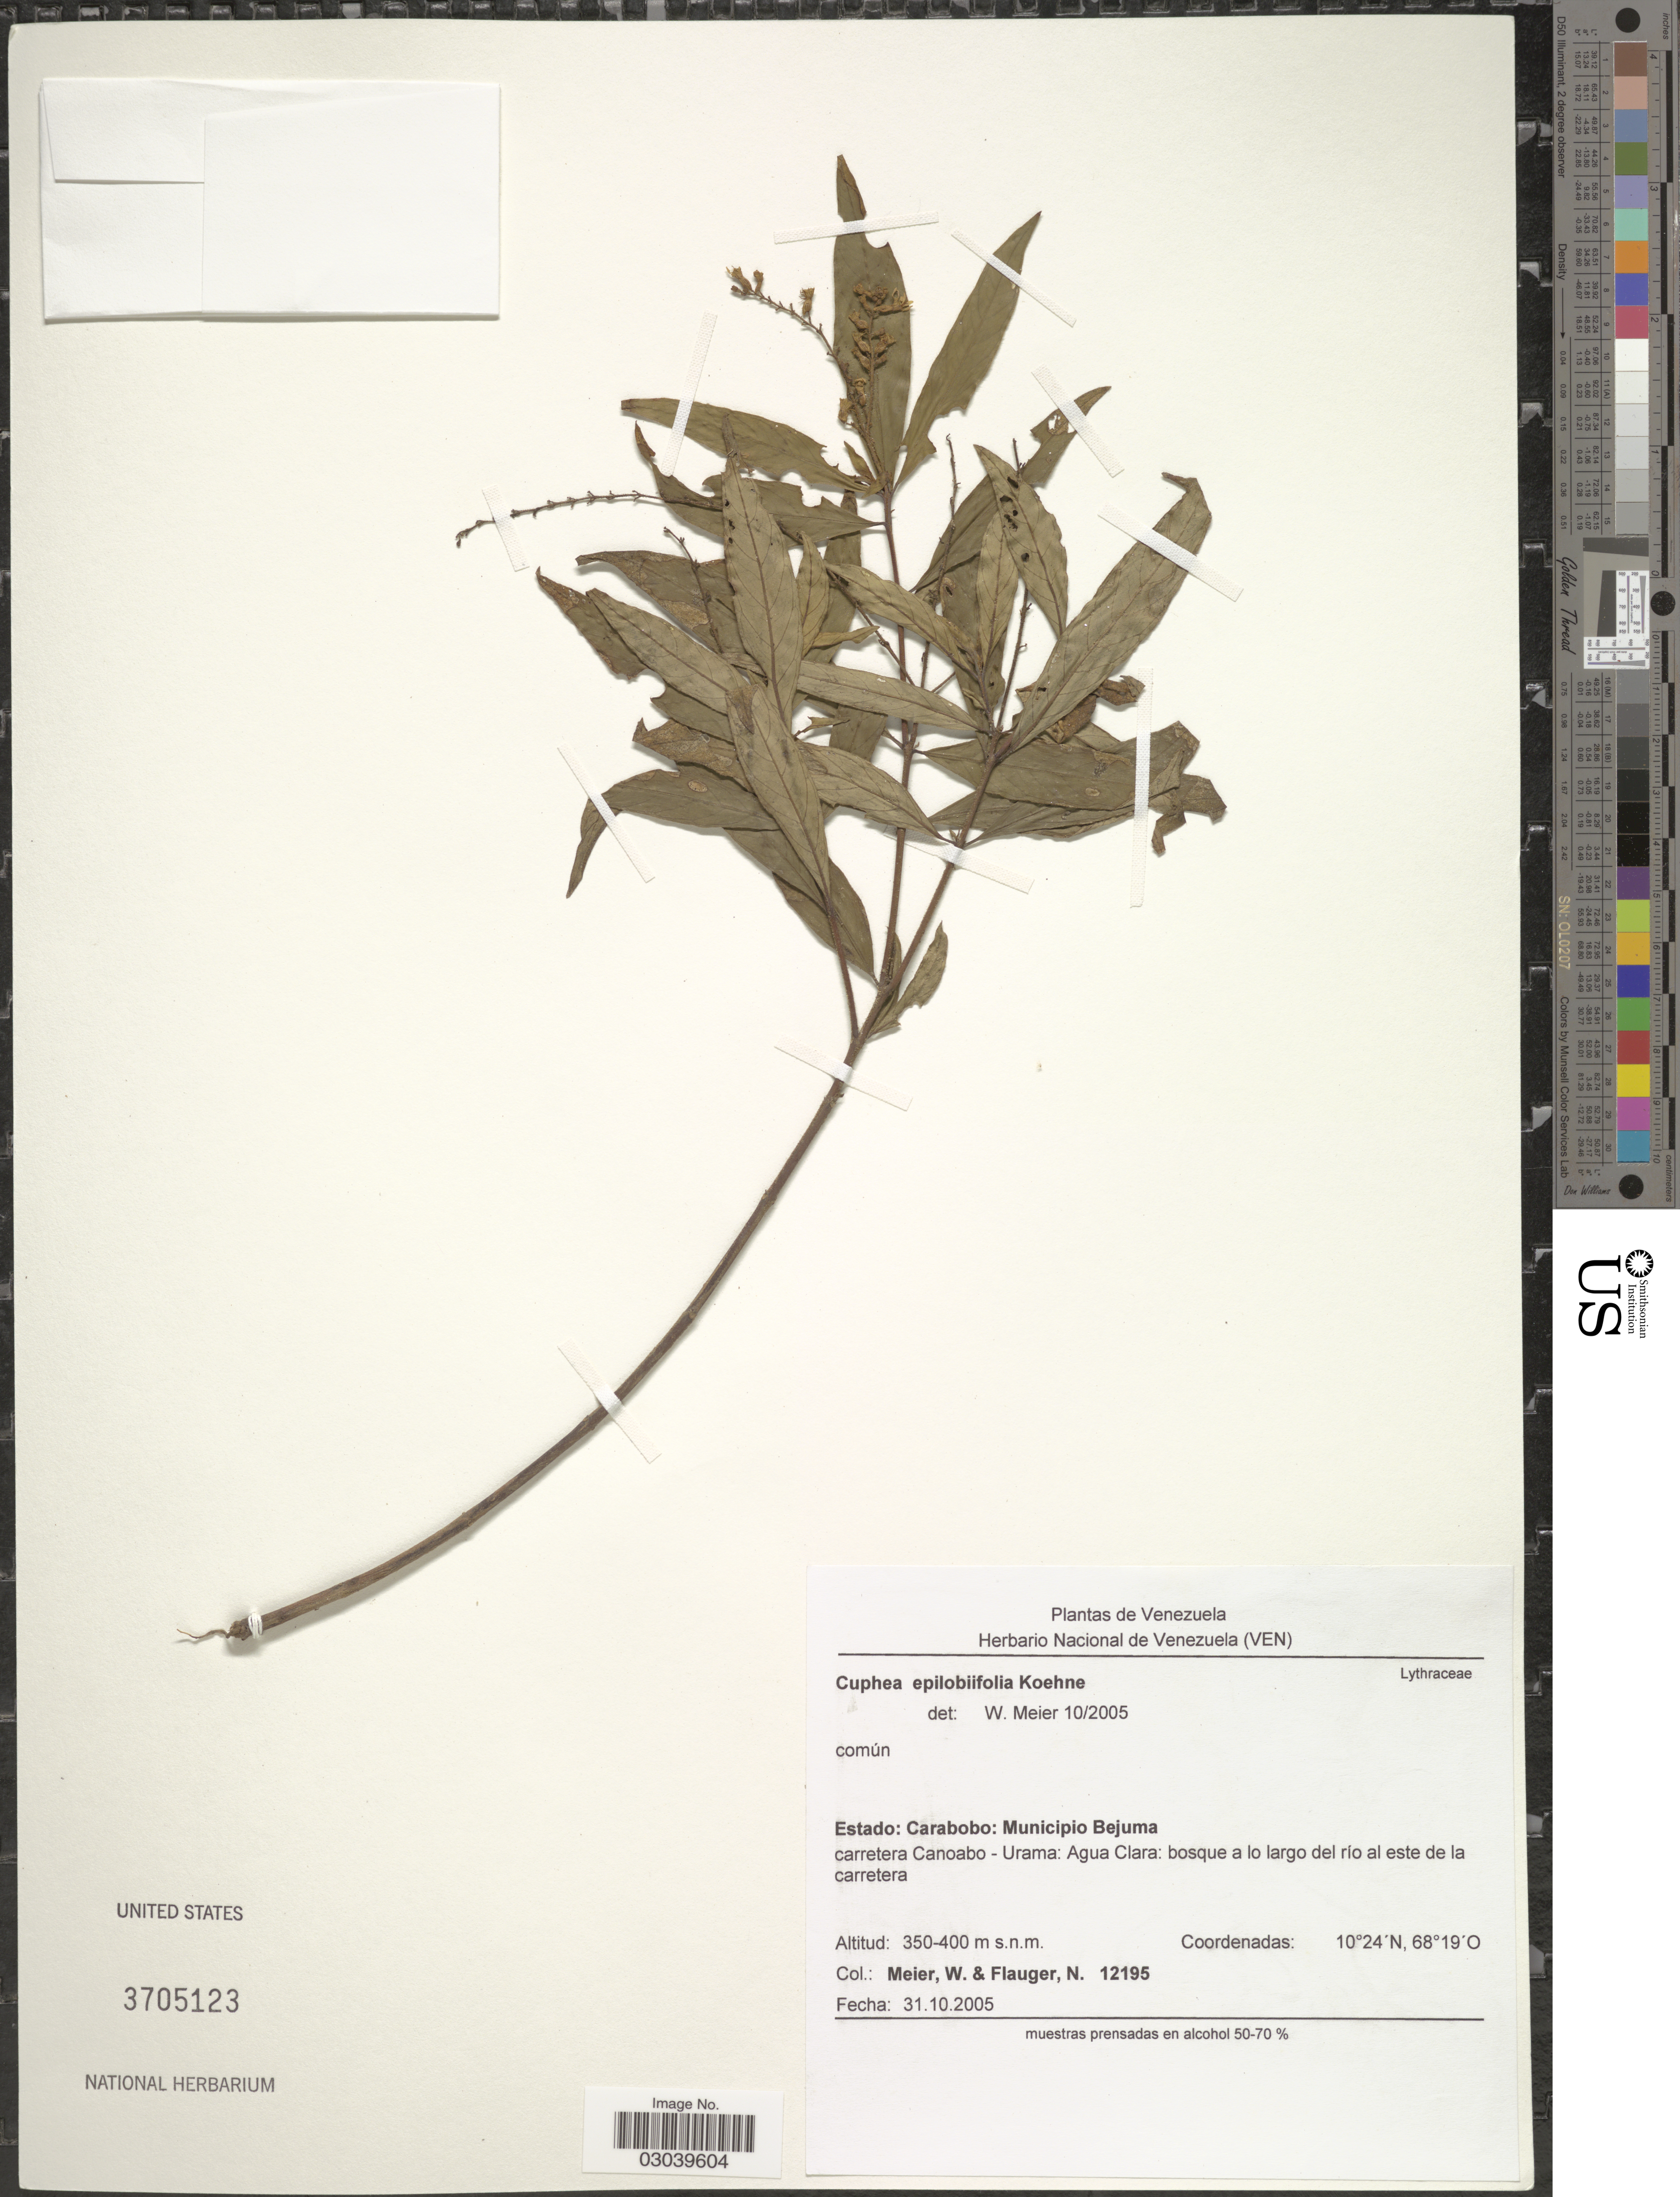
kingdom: Plantae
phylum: Tracheophyta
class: Magnoliopsida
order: Myrtales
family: Lythraceae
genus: Cuphea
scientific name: Cuphea epilobiifolia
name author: Koehne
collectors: W. Meier & N. Flauger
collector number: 12195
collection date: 2005-10-31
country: Venezuela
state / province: Carabobo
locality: Municipio Bejuma. Carretera Canoabo - Urama: Agua Clara: bosque a lo largo del río al este de la carretera.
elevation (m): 350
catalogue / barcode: US 3705123